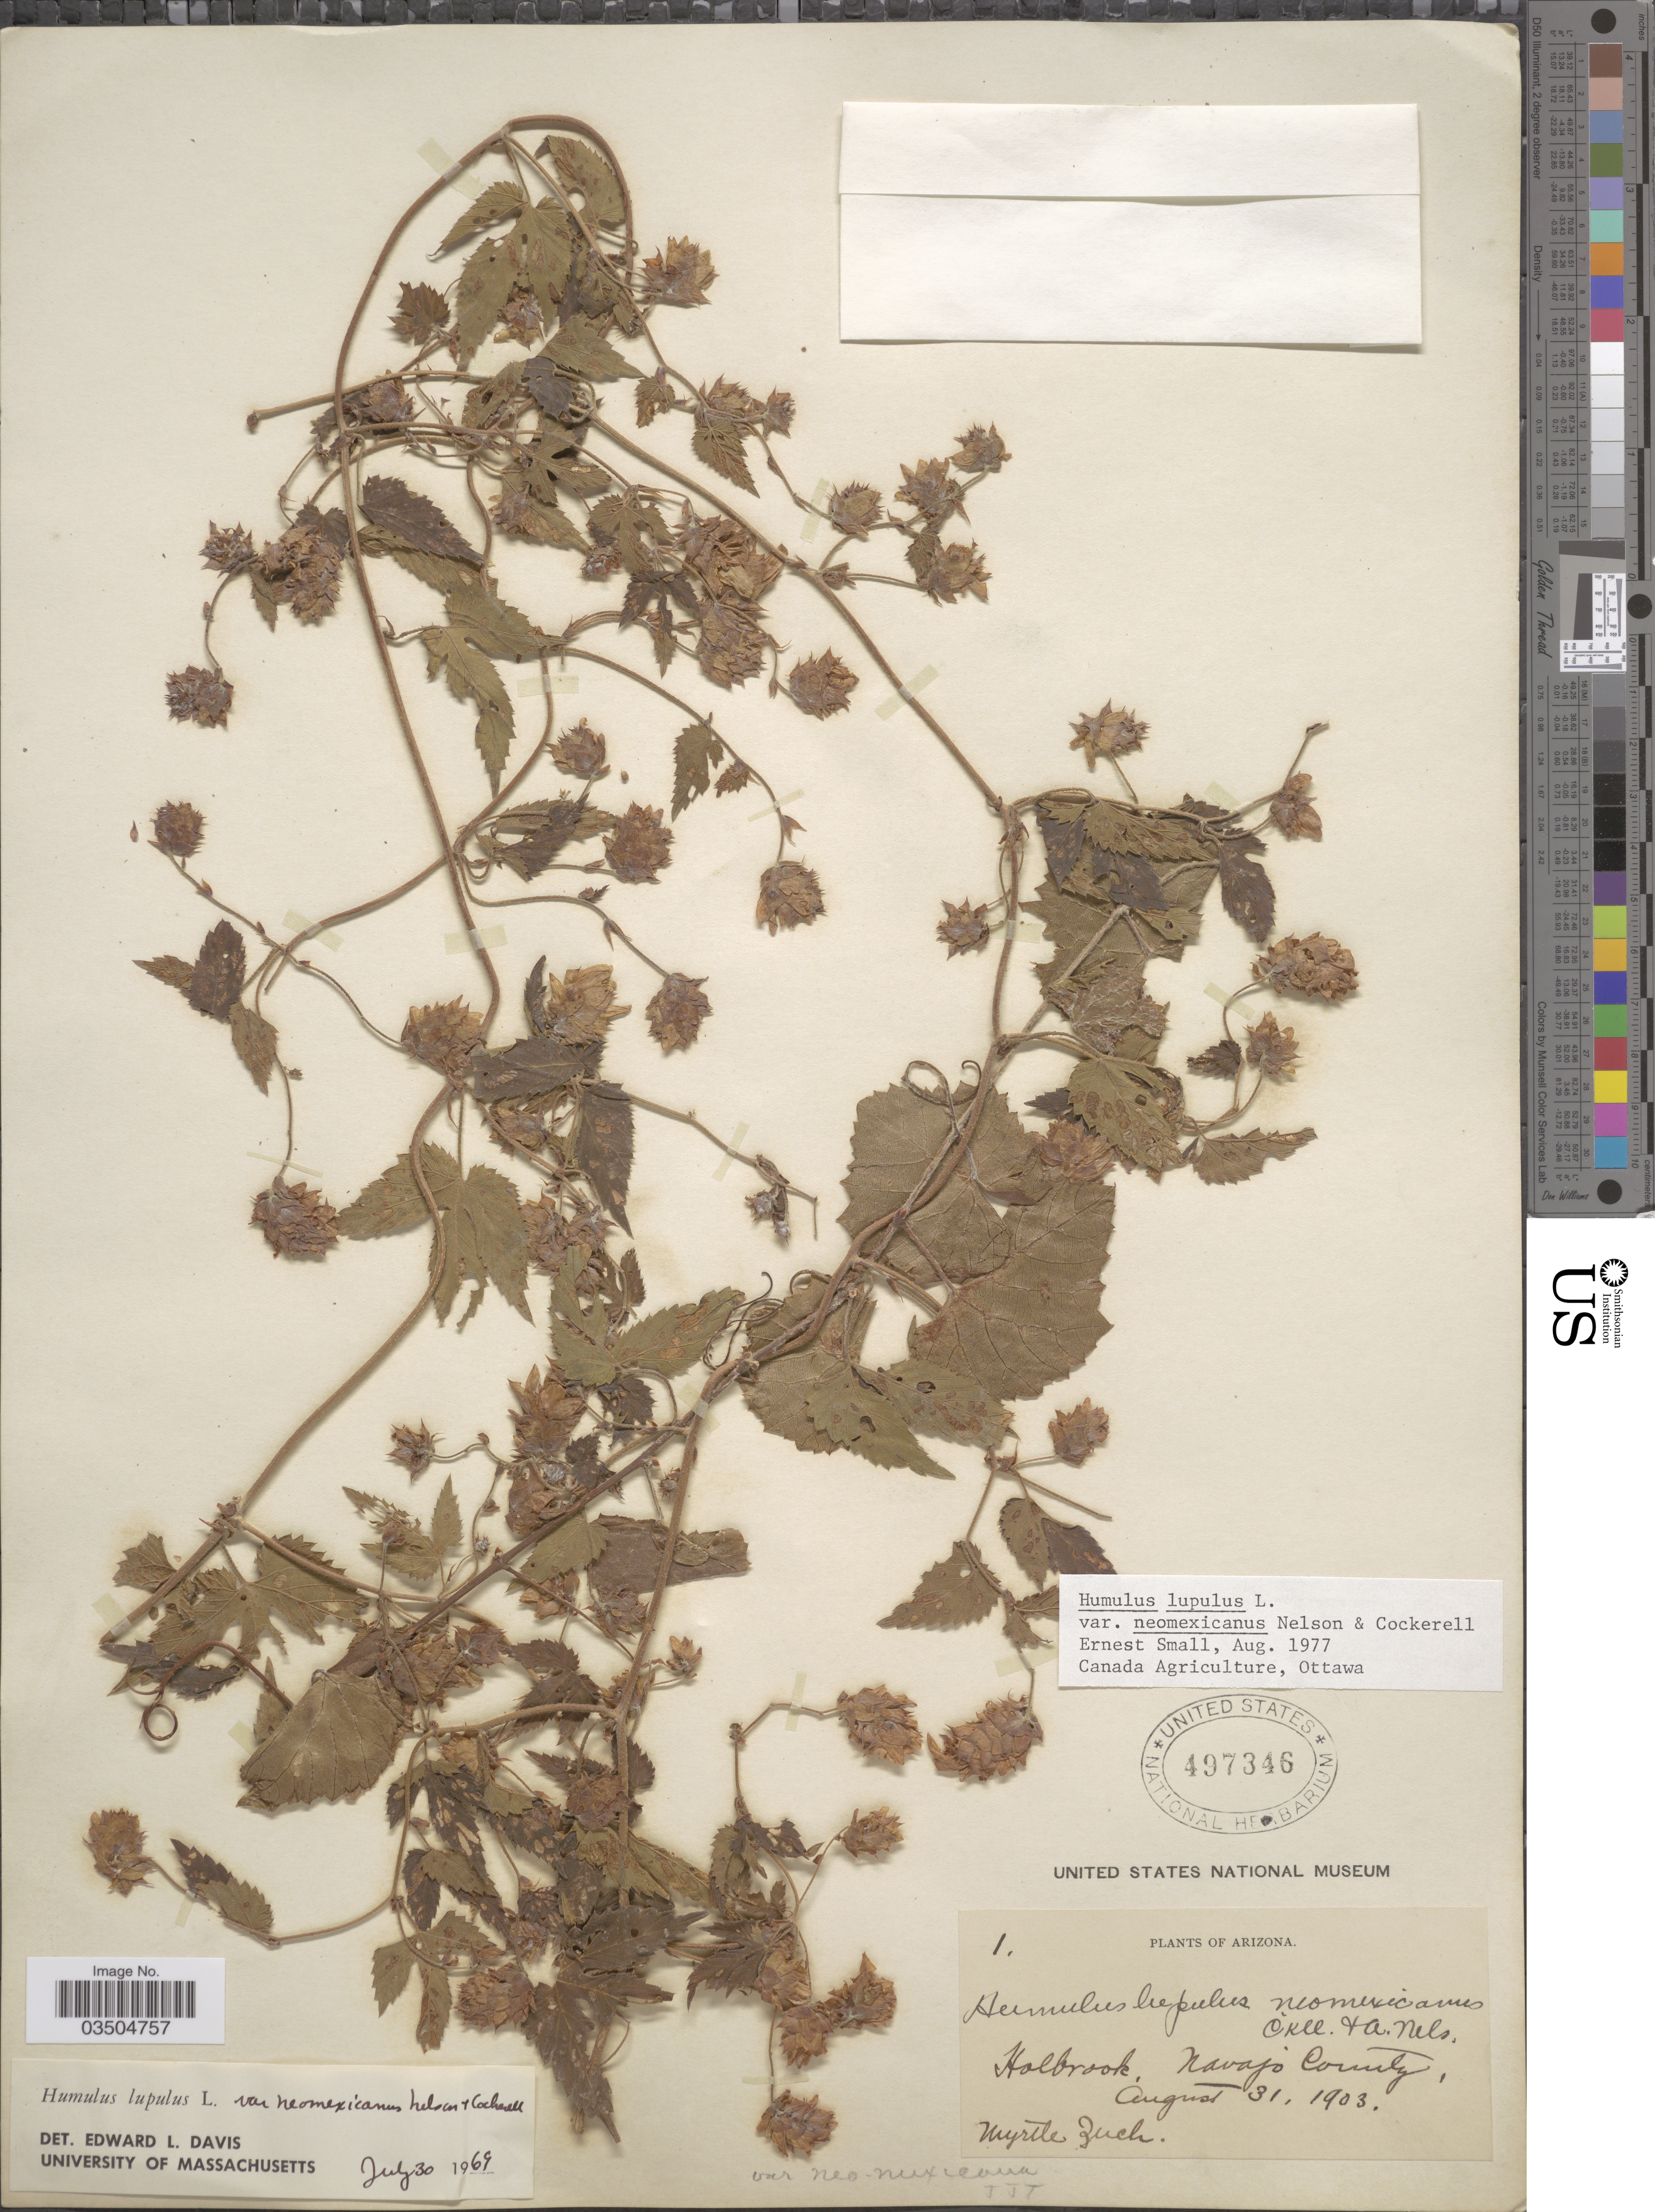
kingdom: Plantae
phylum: Tracheophyta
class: Magnoliopsida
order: Rosales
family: Cannabaceae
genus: Humulus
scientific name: Humulus neomexicanus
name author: (A. Nelson & Cockerell) Rydb.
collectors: M. Zuck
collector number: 1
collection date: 1903-08-31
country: United States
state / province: Arizona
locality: Holbrook, Navajo County.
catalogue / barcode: US 497346